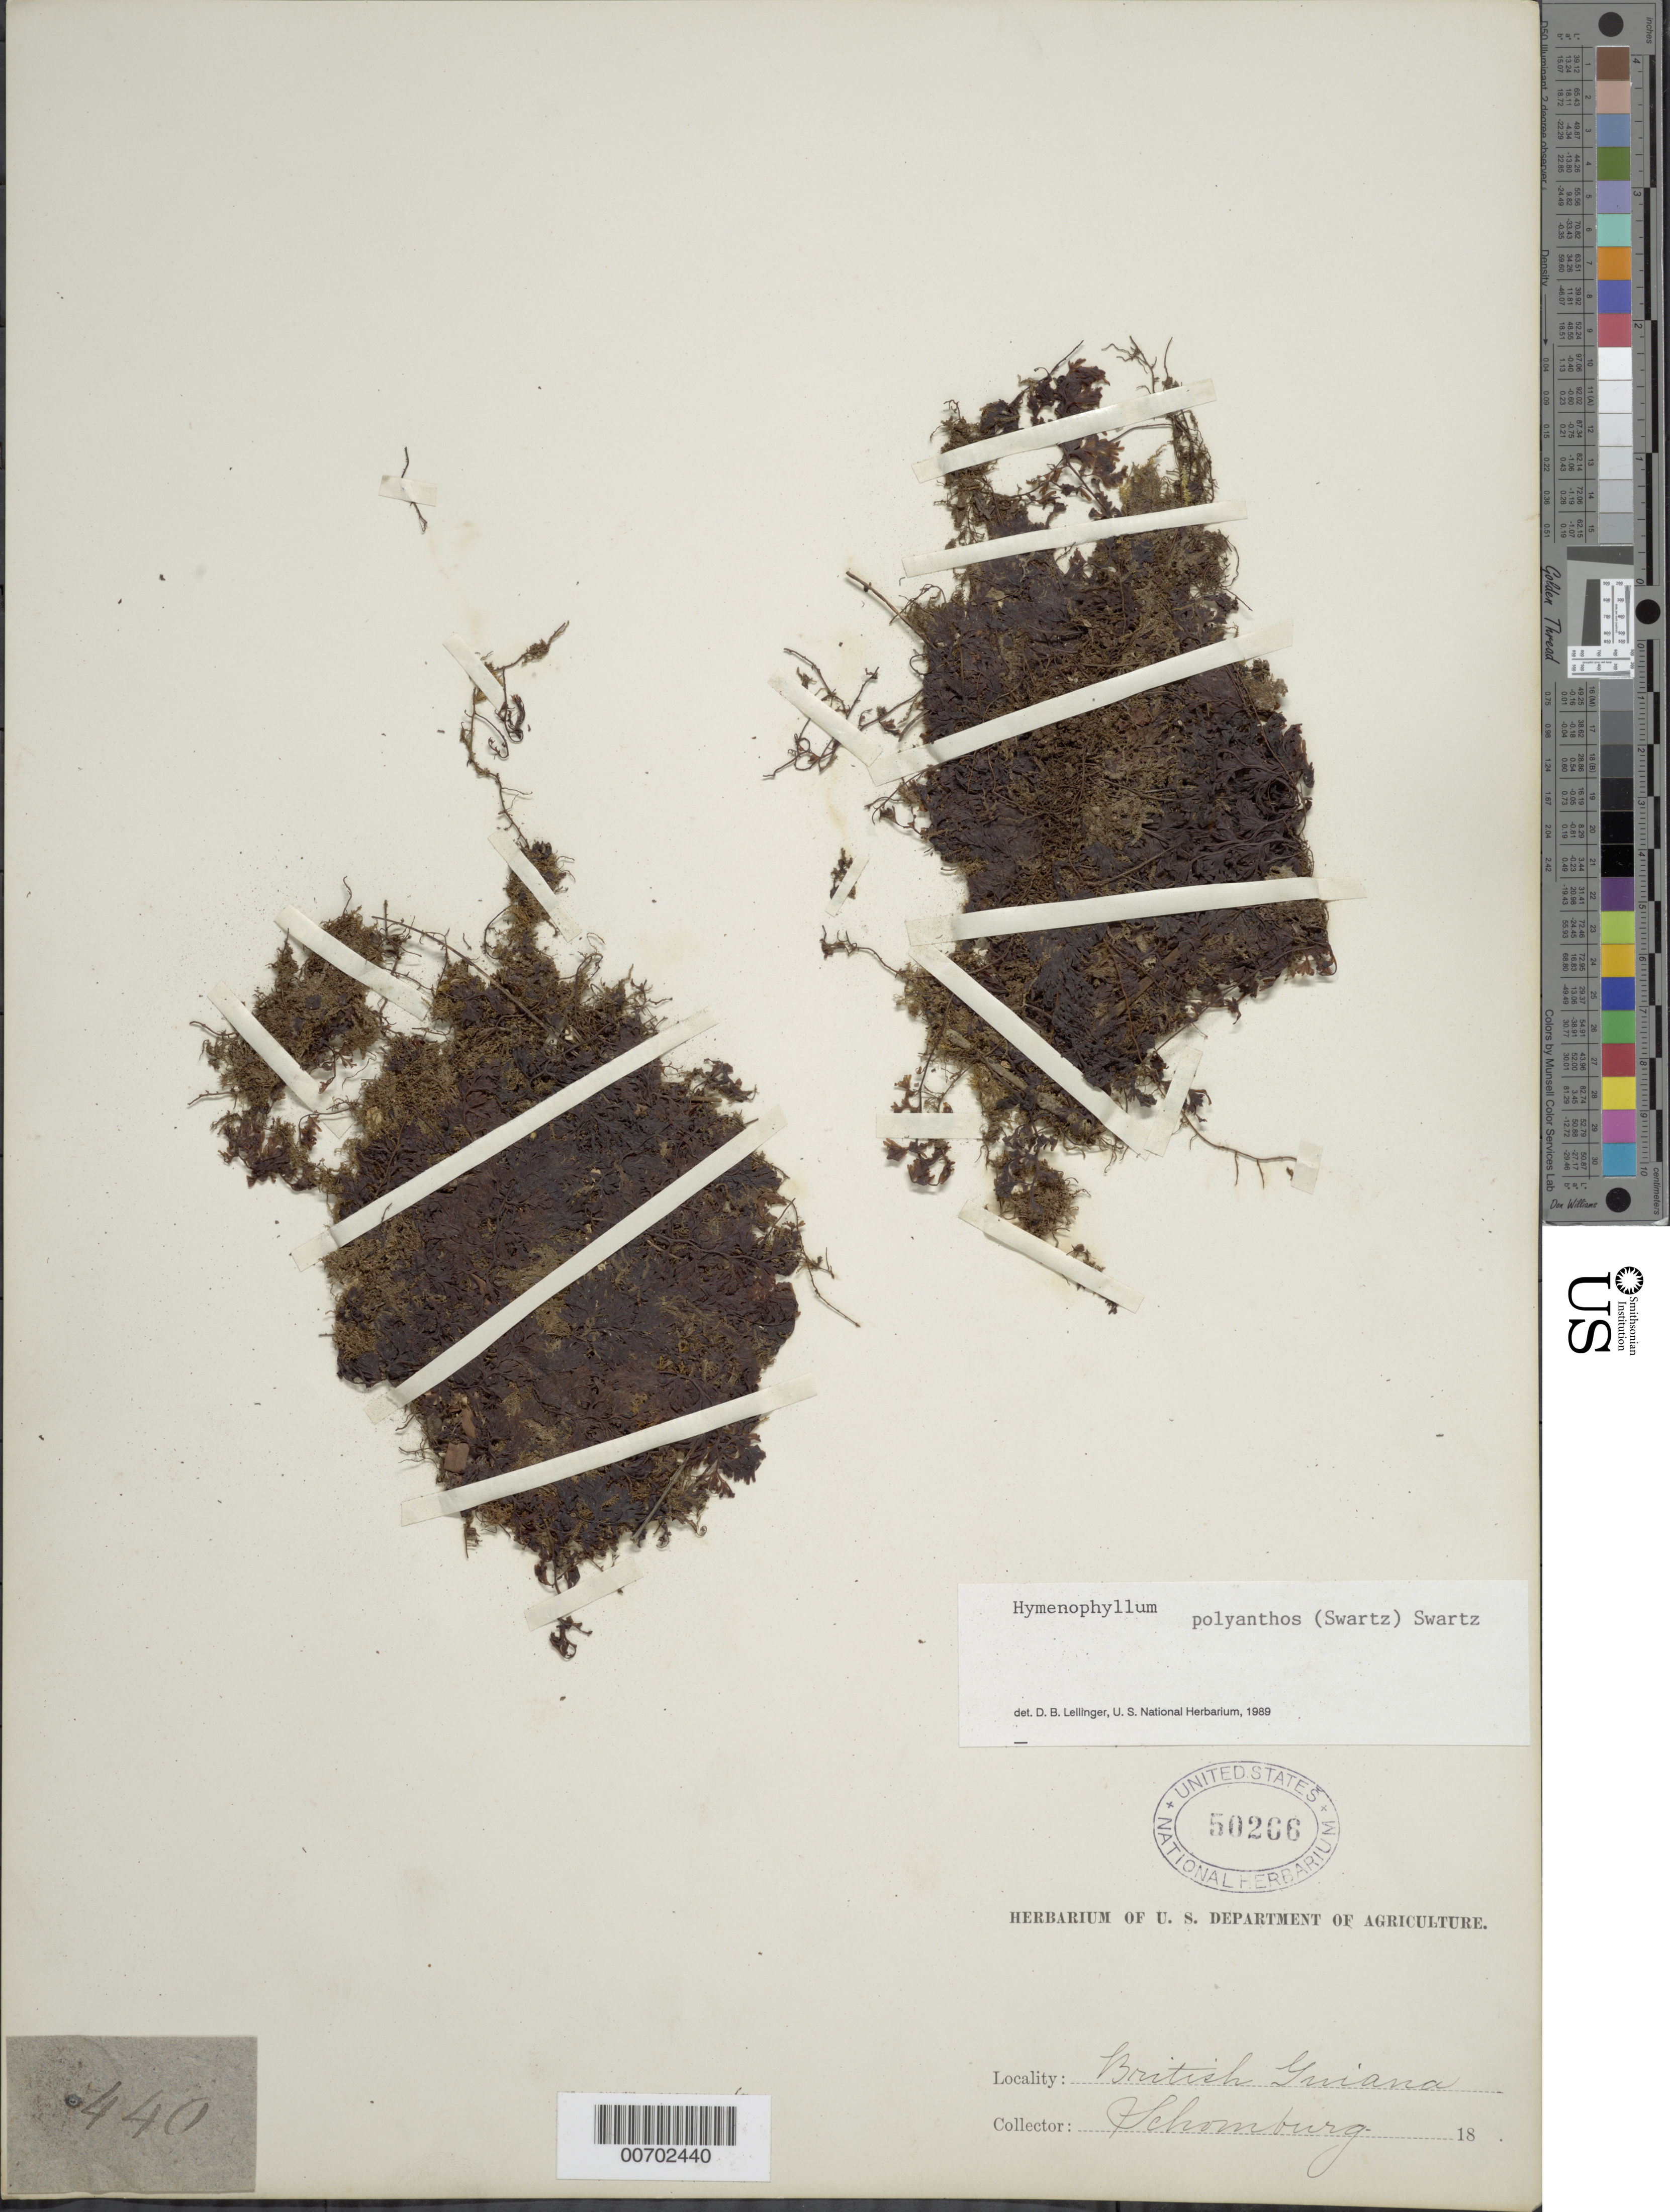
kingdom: Plantae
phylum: Tracheophyta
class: Polypodiopsida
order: Hymenophyllales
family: Hymenophyllaceae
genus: Hymenophyllum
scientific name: Hymenophyllum polyanthos var. polyanthos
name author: (Sw.) Sw.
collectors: -- Schomburgk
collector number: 440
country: Guyana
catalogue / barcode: US 50266